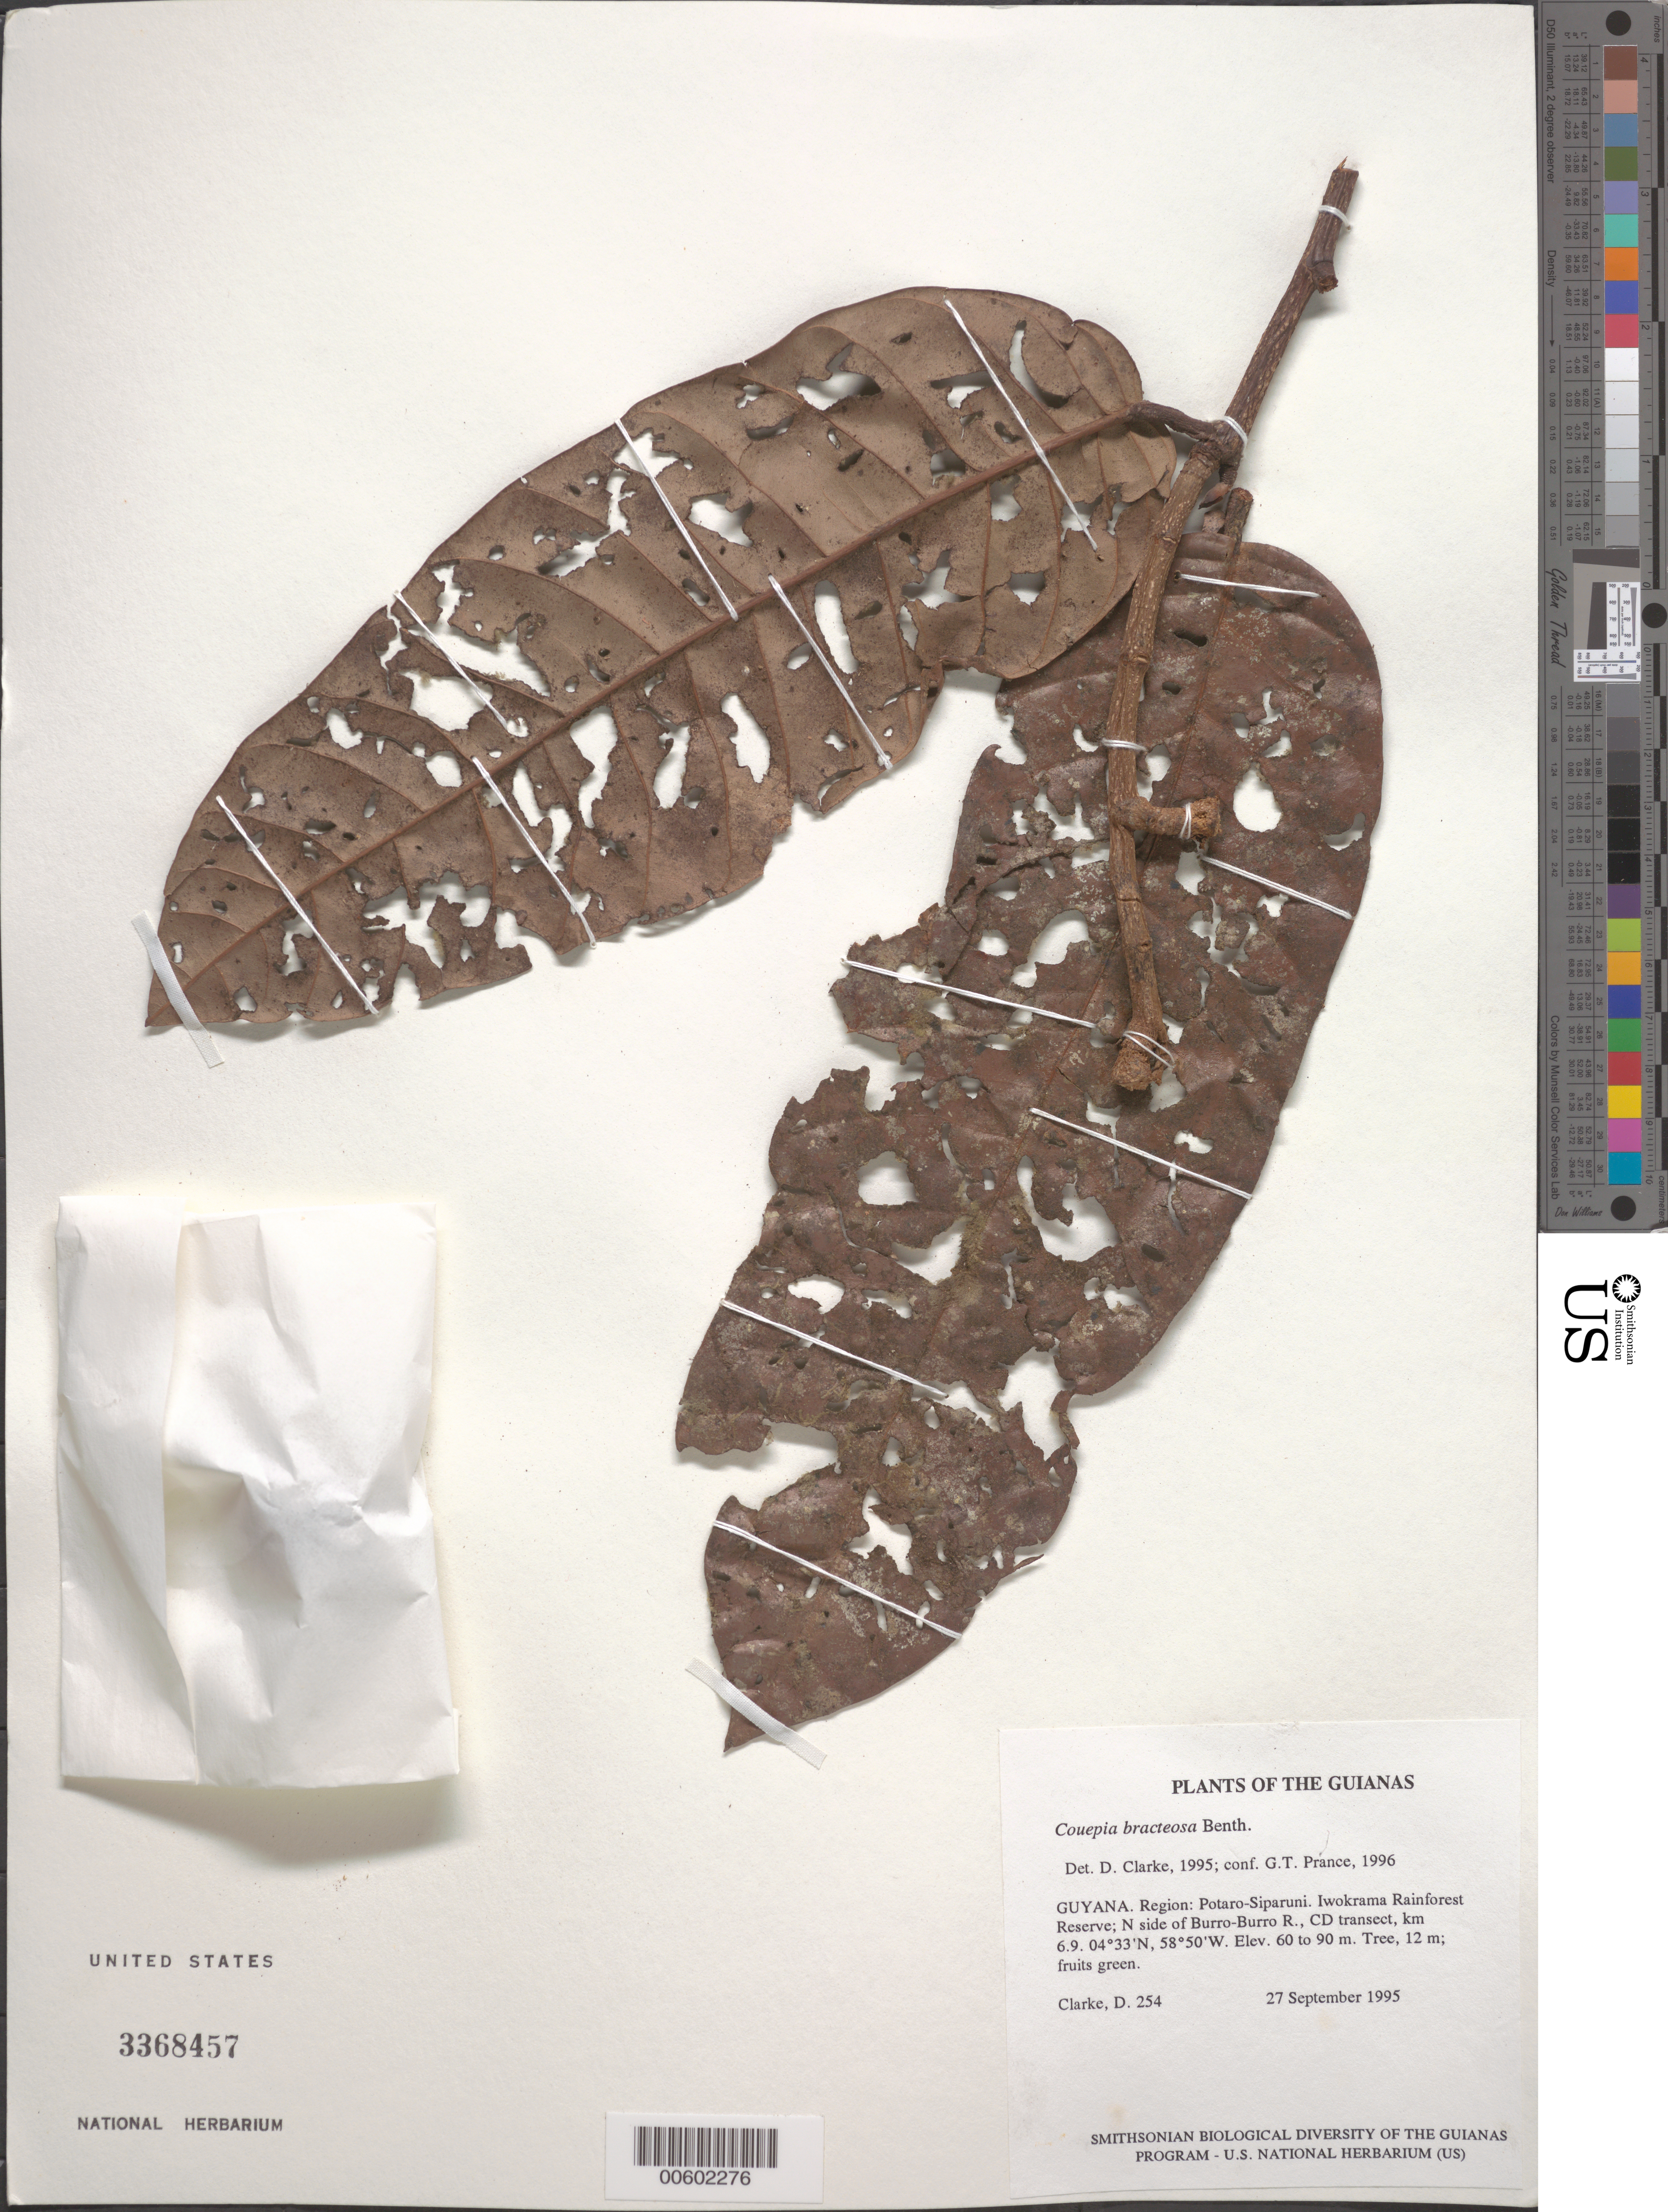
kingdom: Plantae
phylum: Tracheophyta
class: Magnoliopsida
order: Malpighiales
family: Chrysobalanaceae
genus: Couepia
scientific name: Couepia bracteosa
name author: Benth.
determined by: Prance, G. T.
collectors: H. D. Clarke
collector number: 254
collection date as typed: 27 September 1995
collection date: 1995-09-27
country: Guyana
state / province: Potaro-Siparuni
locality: Iwokrama Rainforest Reserve; N side of Burro-Burro R., CD transect, km 6.9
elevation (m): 60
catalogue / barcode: US 3368457